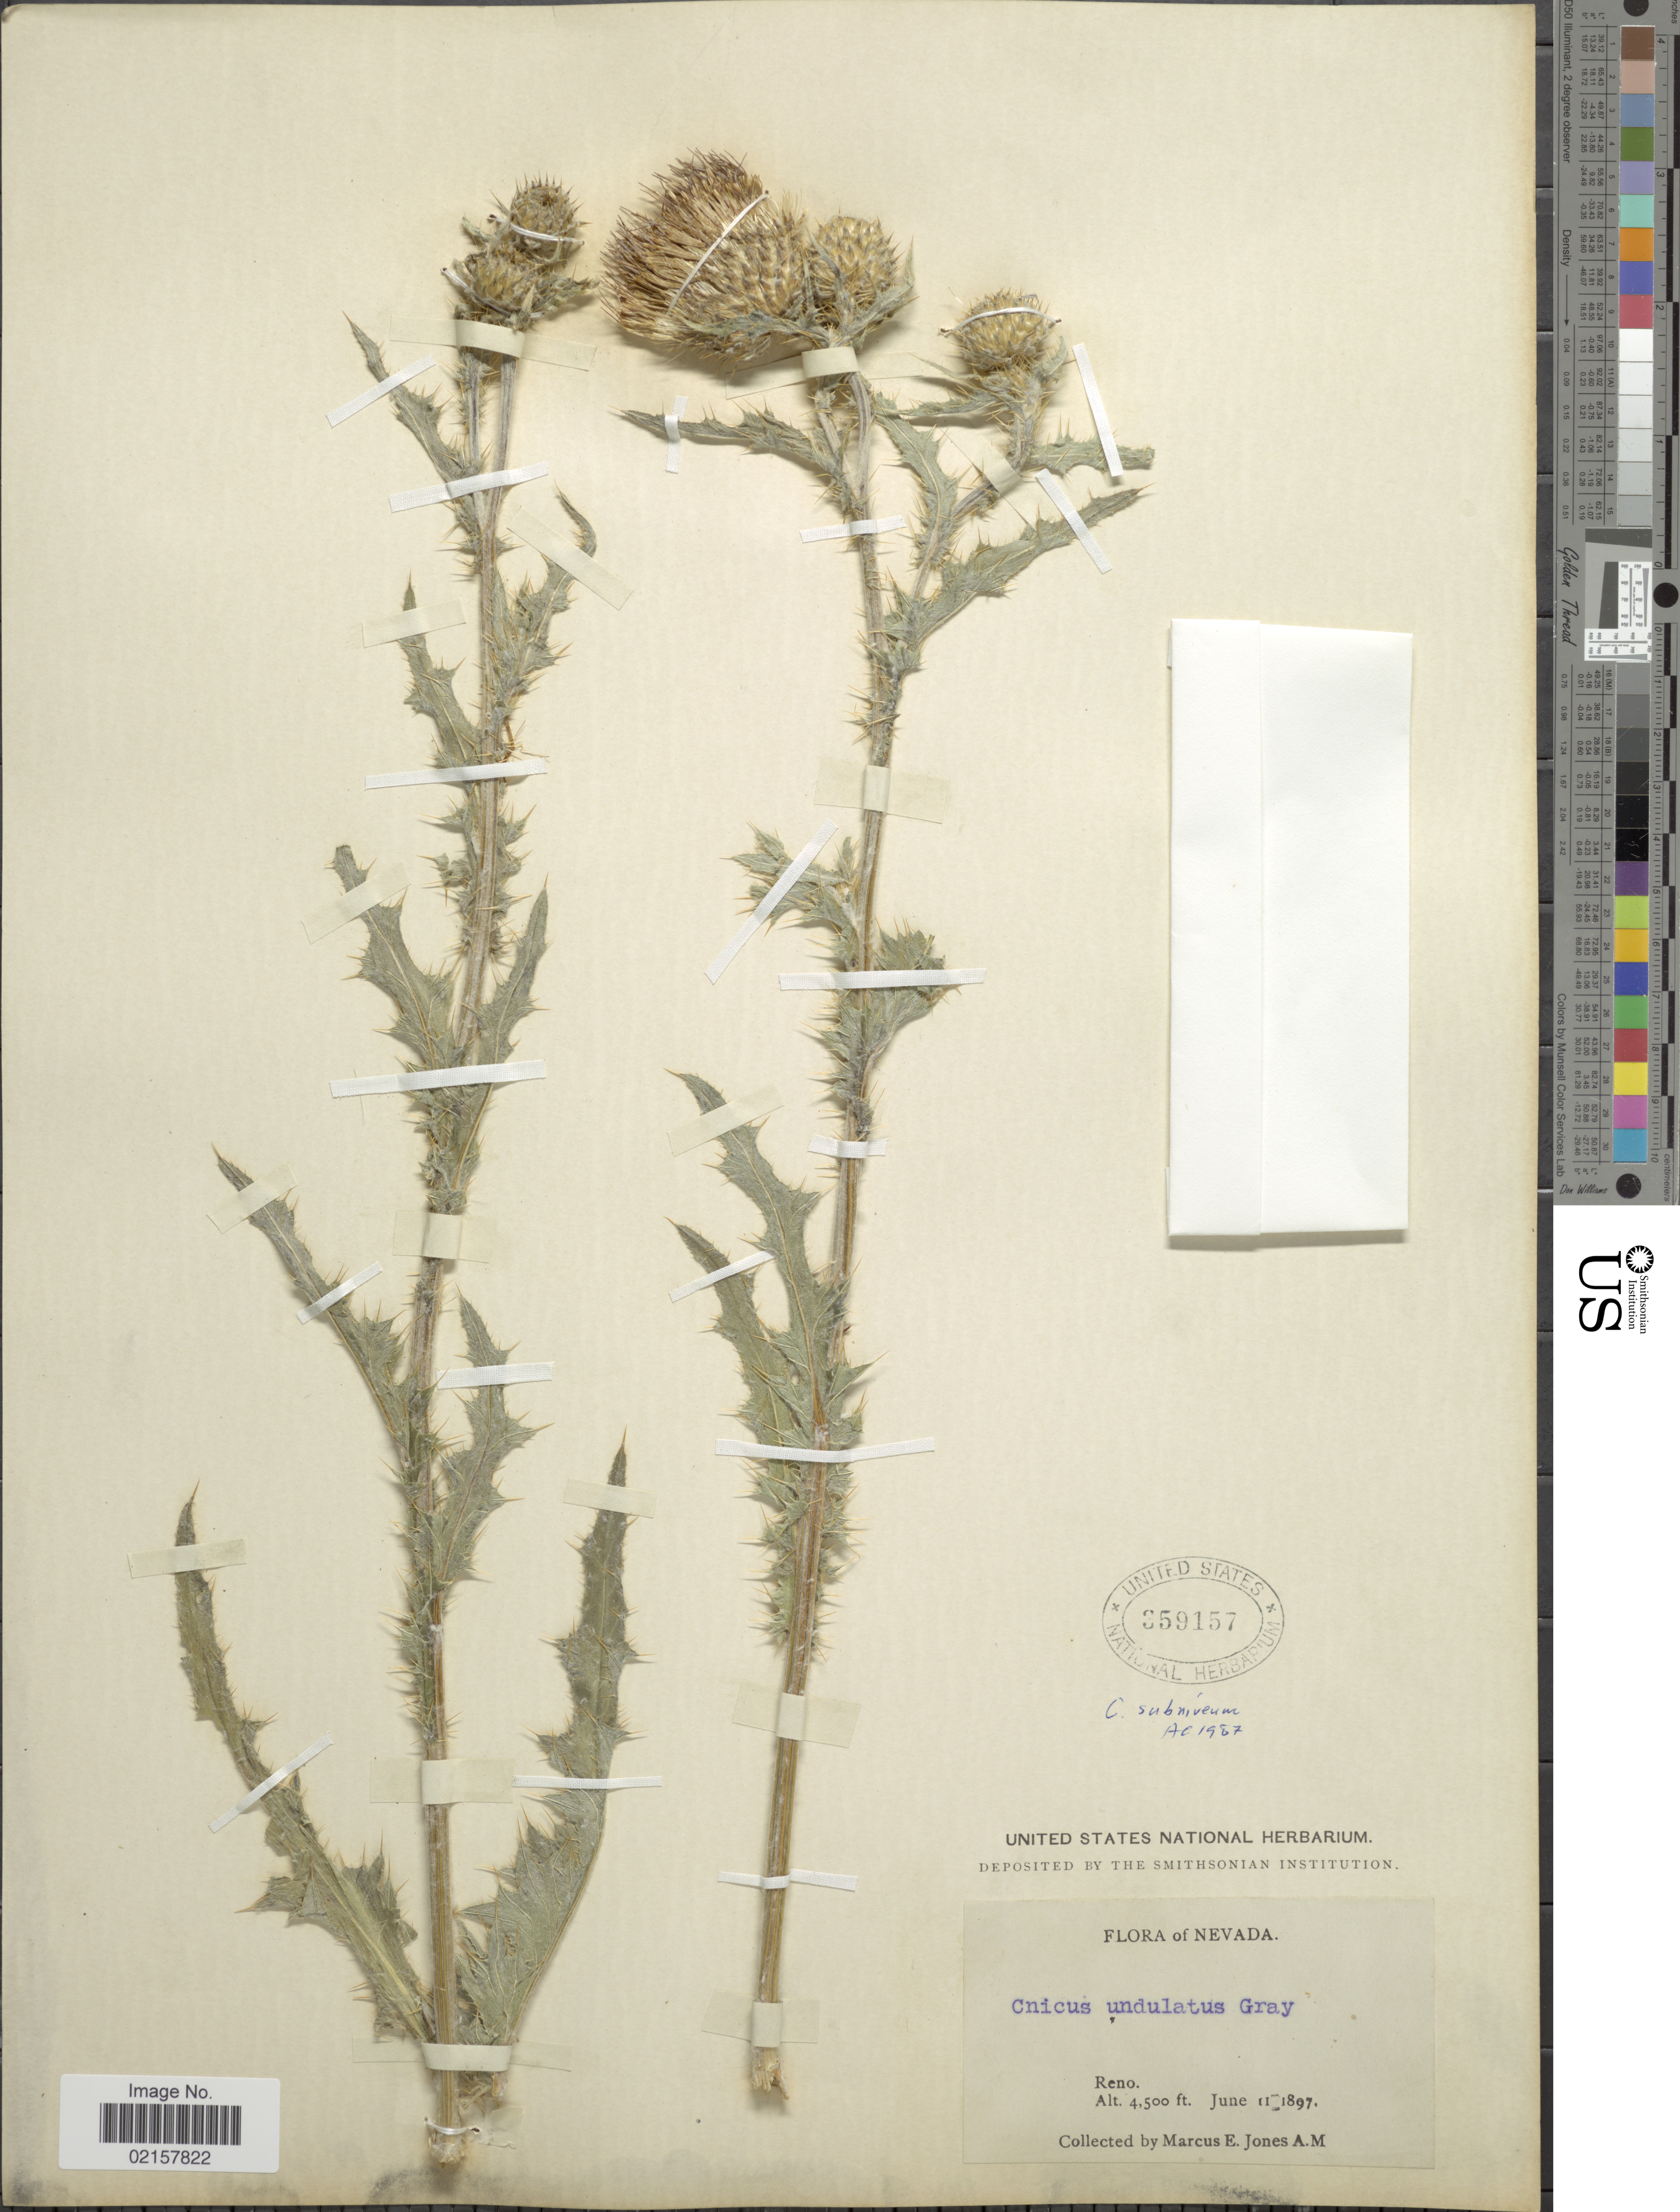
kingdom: Plantae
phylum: Tracheophyta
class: Magnoliopsida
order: Asterales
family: Asteraceae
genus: Cirsium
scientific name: Cirsium subniveum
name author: Rydb.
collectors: M. E. Jones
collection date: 1897-06-11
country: United States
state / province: Nevada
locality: Reno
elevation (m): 1372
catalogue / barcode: US 359157